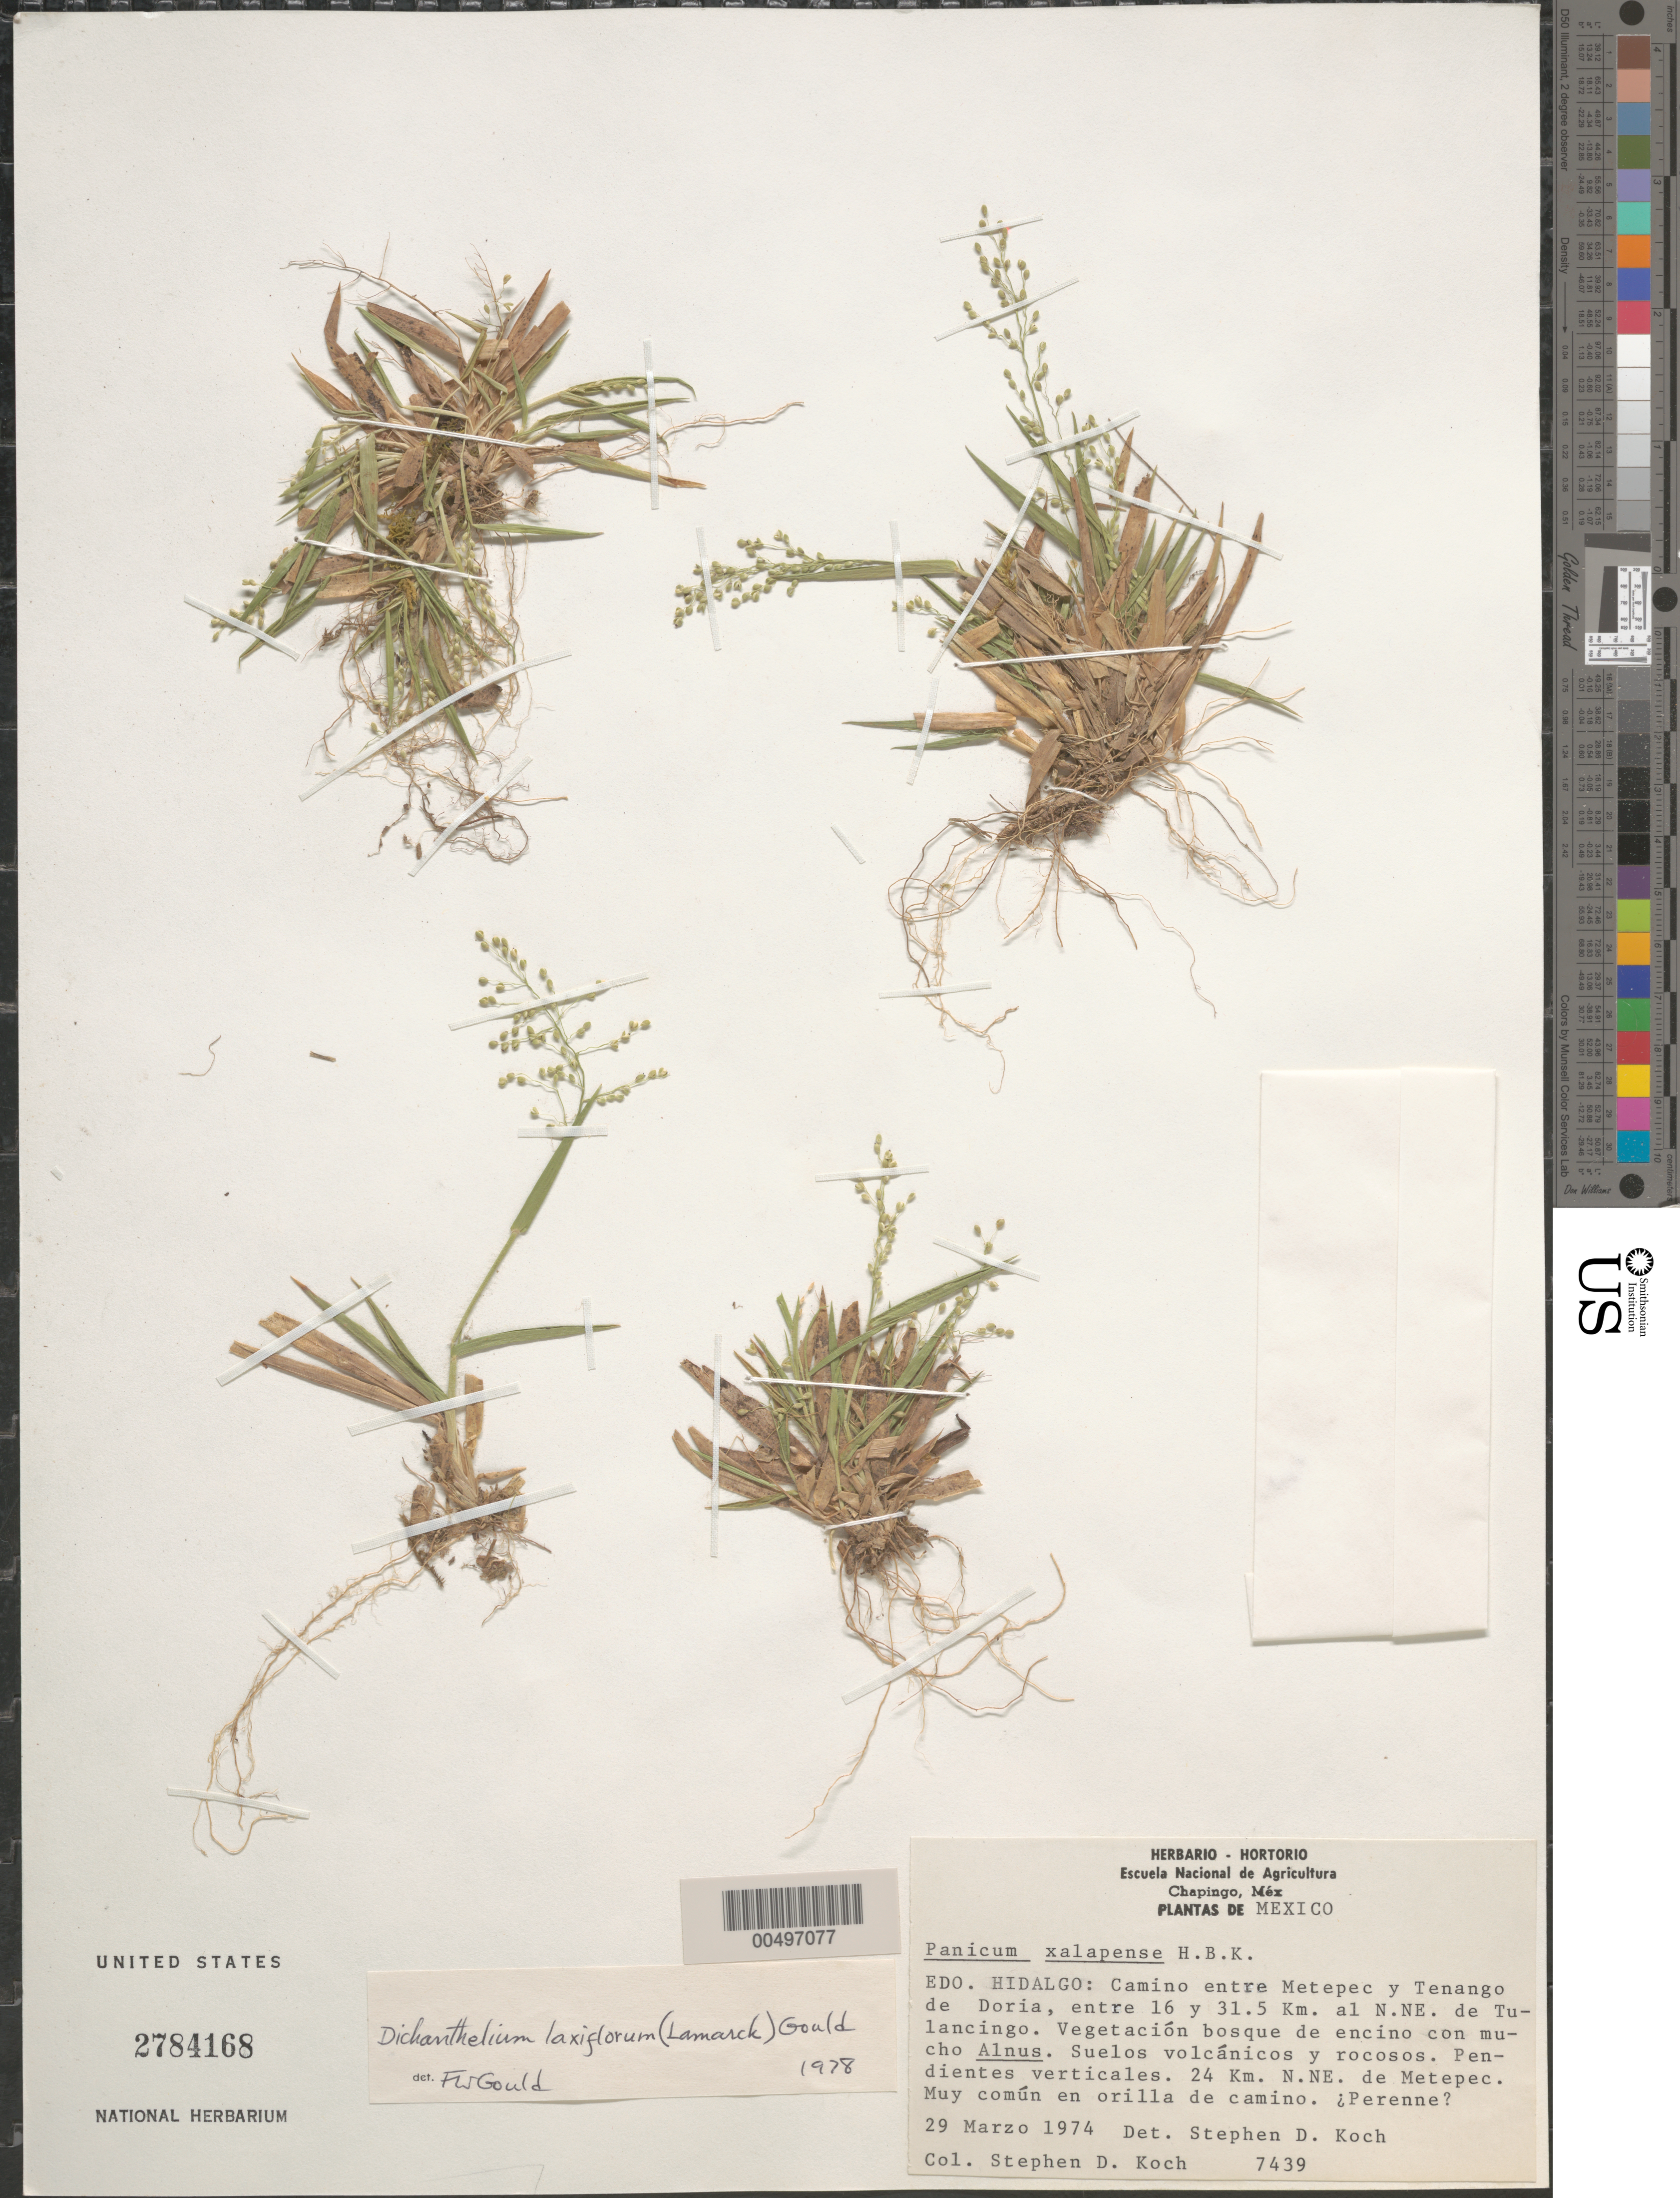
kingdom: Plantae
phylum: Tracheophyta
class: Liliopsida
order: Poales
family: Poaceae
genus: Dichanthelium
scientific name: Dichanthelium laxiflorum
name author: (Lam.) Gould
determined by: Gould, F. W.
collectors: S. D. Koch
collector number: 7439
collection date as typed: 29 Mar 1974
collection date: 1974-03-29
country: Mexico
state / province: Hidalgo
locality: Rd between Metepec & Tenango de Doria, between 16 & 31.5 km NNE of Tulancingo, 24 km NNE of Metepec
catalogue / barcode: US 2784168